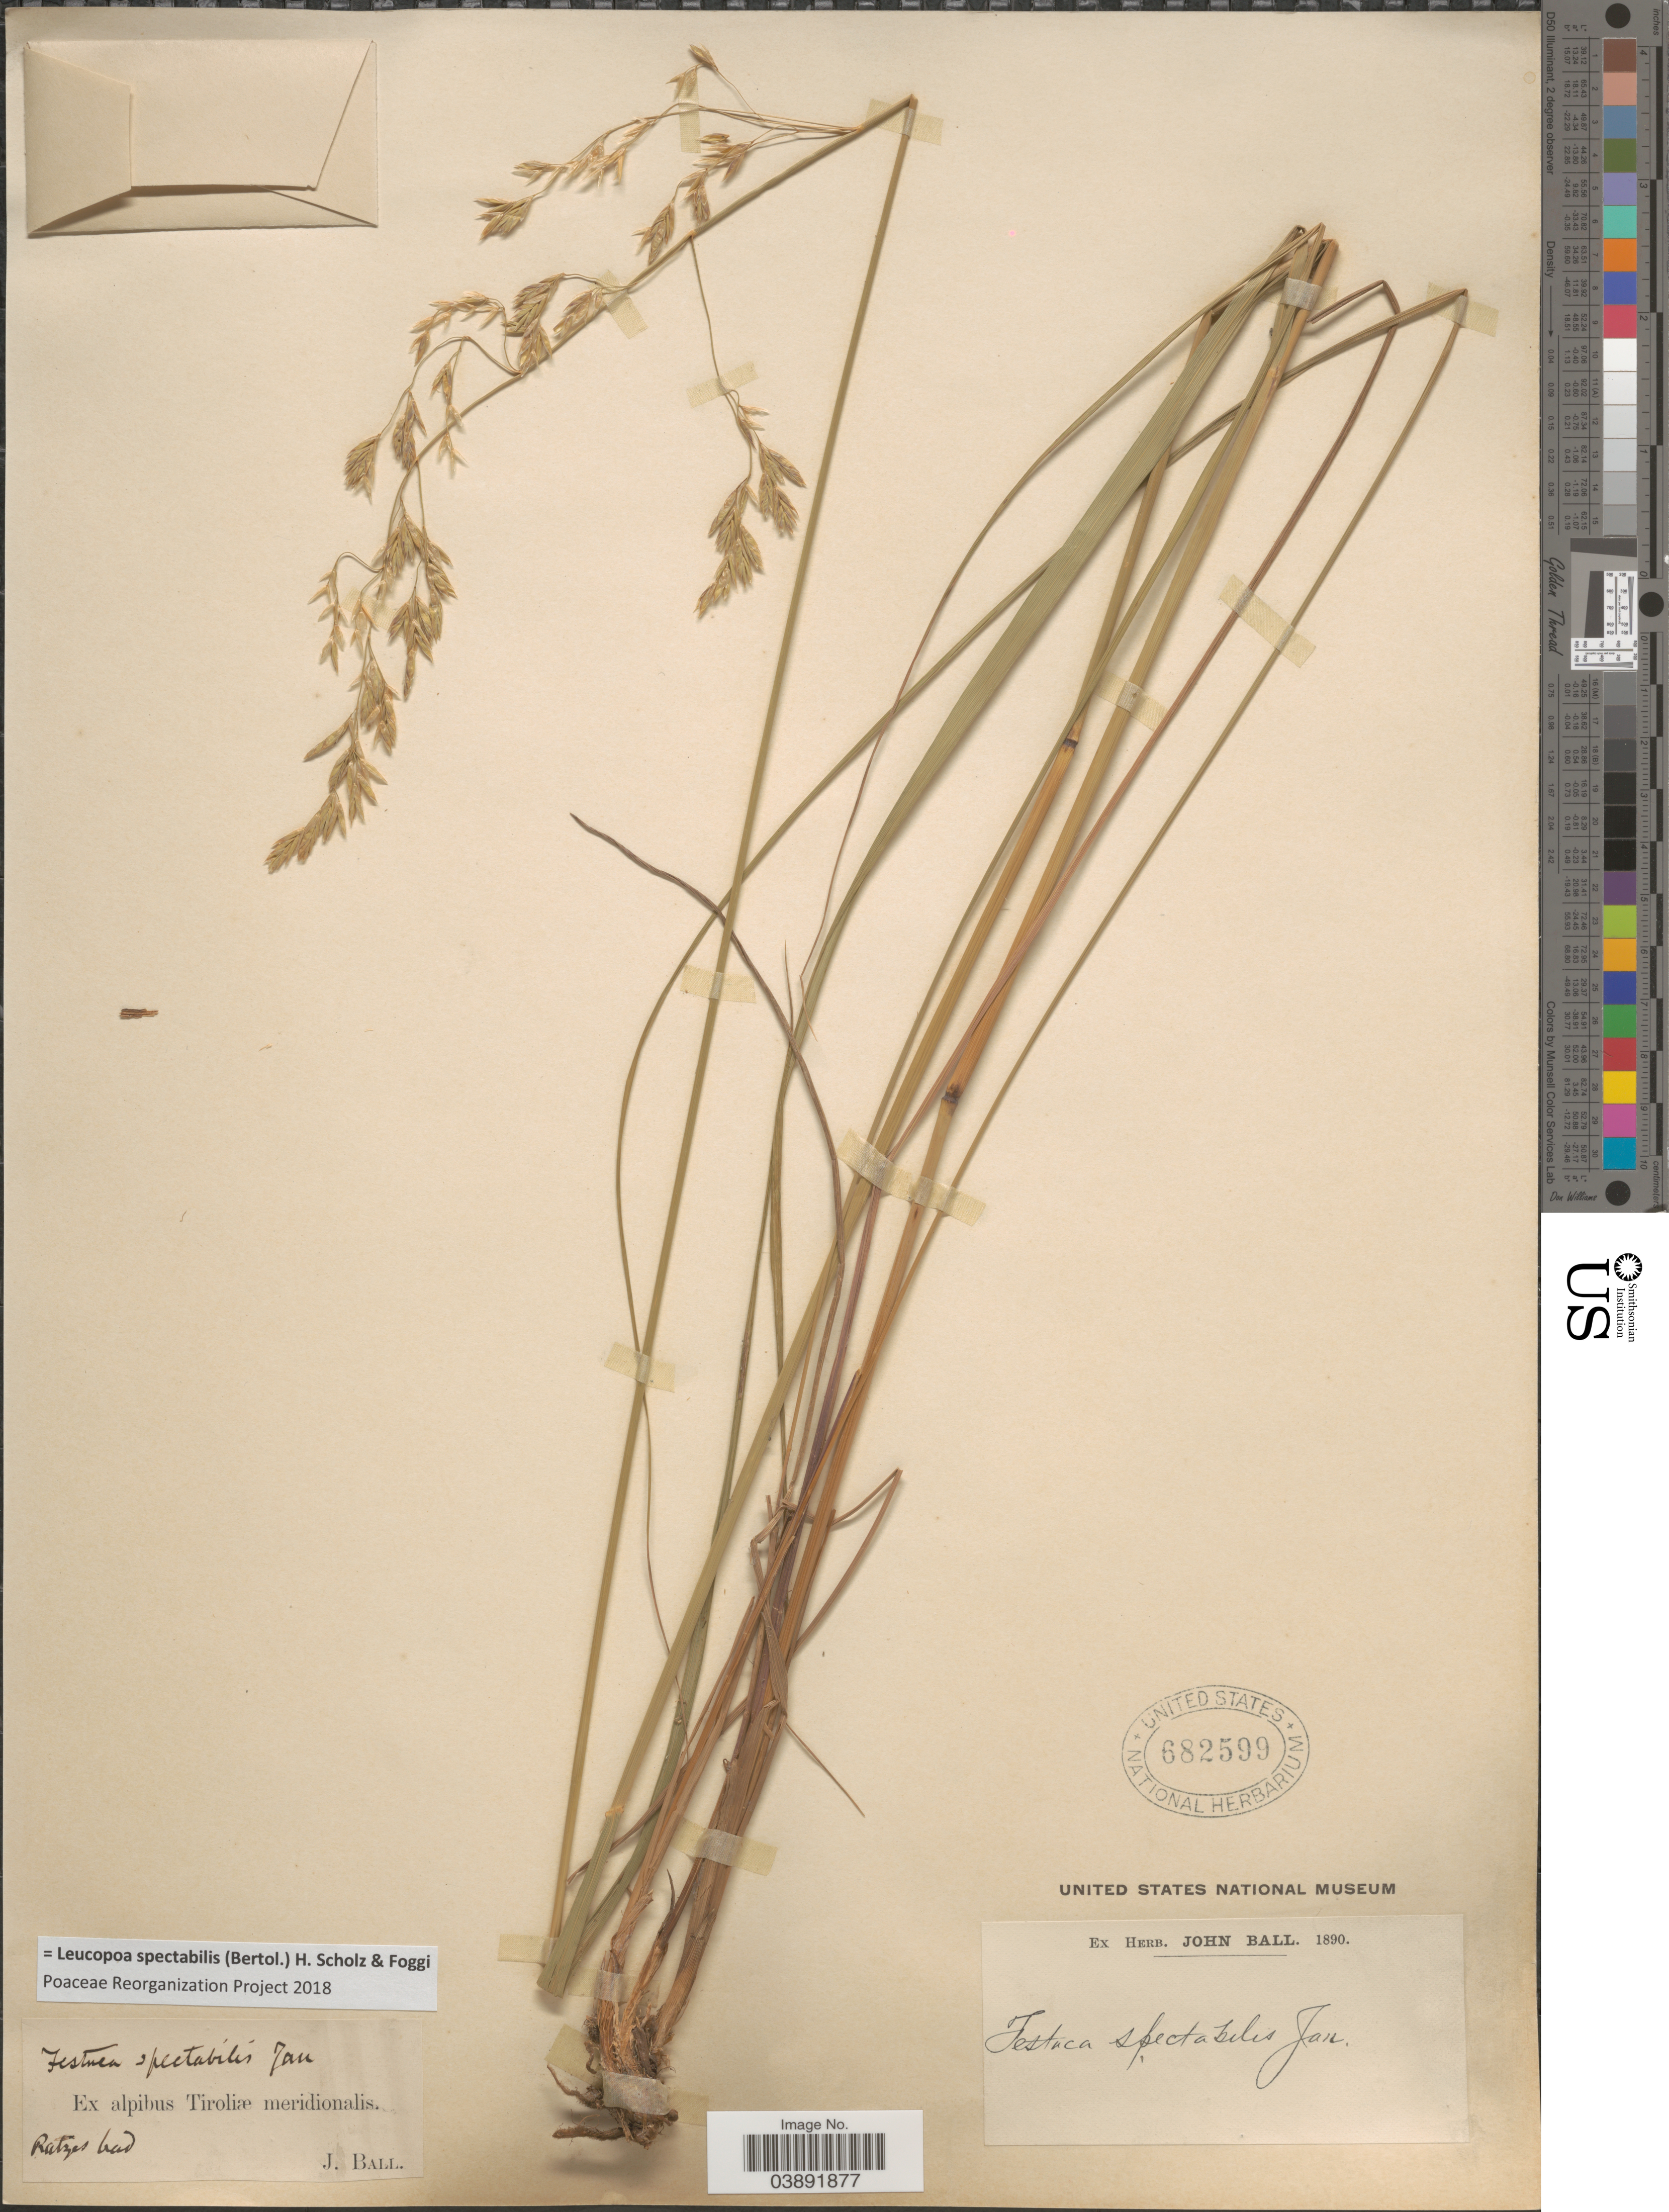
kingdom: Plantae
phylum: Tracheophyta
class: Liliopsida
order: Poales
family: Poaceae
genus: Leucopoa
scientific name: Leucopoa spectabilis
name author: (Bertol.) H. Scholz & Foggi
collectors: J. Ball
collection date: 1890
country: Italy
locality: Ex alpibus Tiroliæ meridionalis. Ratzes bad.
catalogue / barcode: US 682599